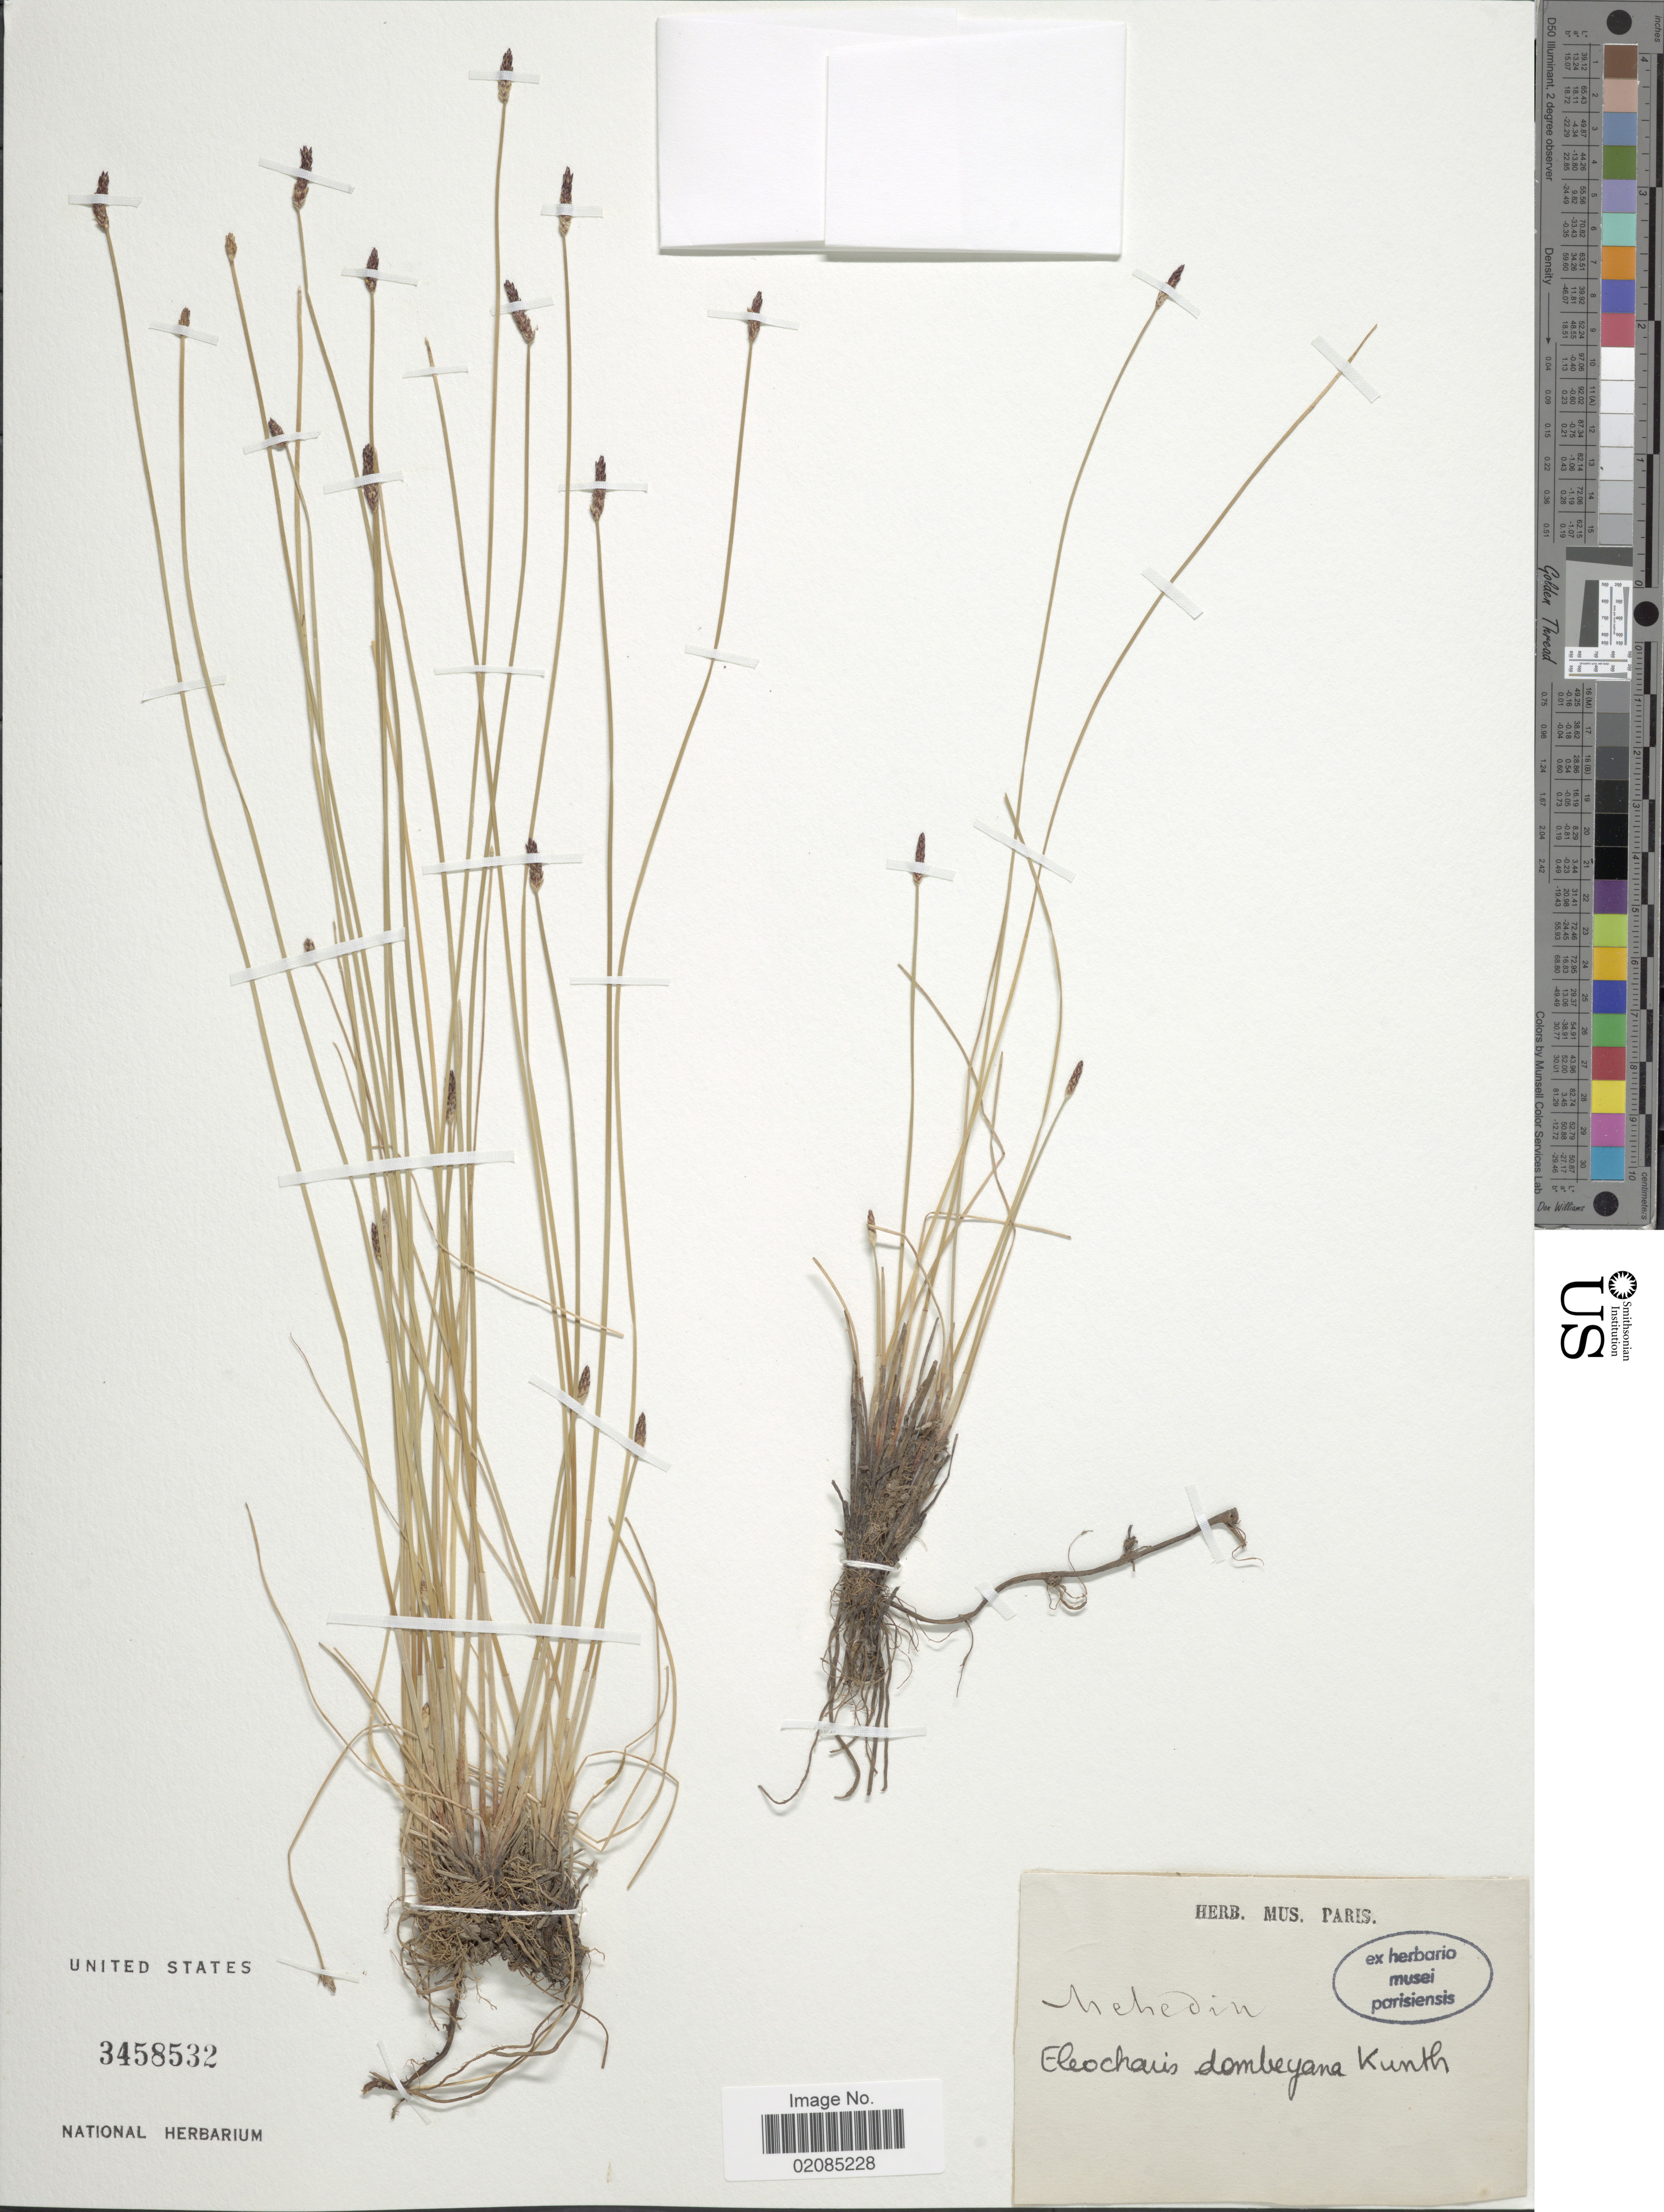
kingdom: Plantae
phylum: Tracheophyta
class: Liliopsida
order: Poales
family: Cyperaceae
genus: Eleocharis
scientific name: Eleocharis dombeyana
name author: Kunth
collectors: ex herb. Mus. Paris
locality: Mehedin [interpreted]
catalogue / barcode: US 3458532